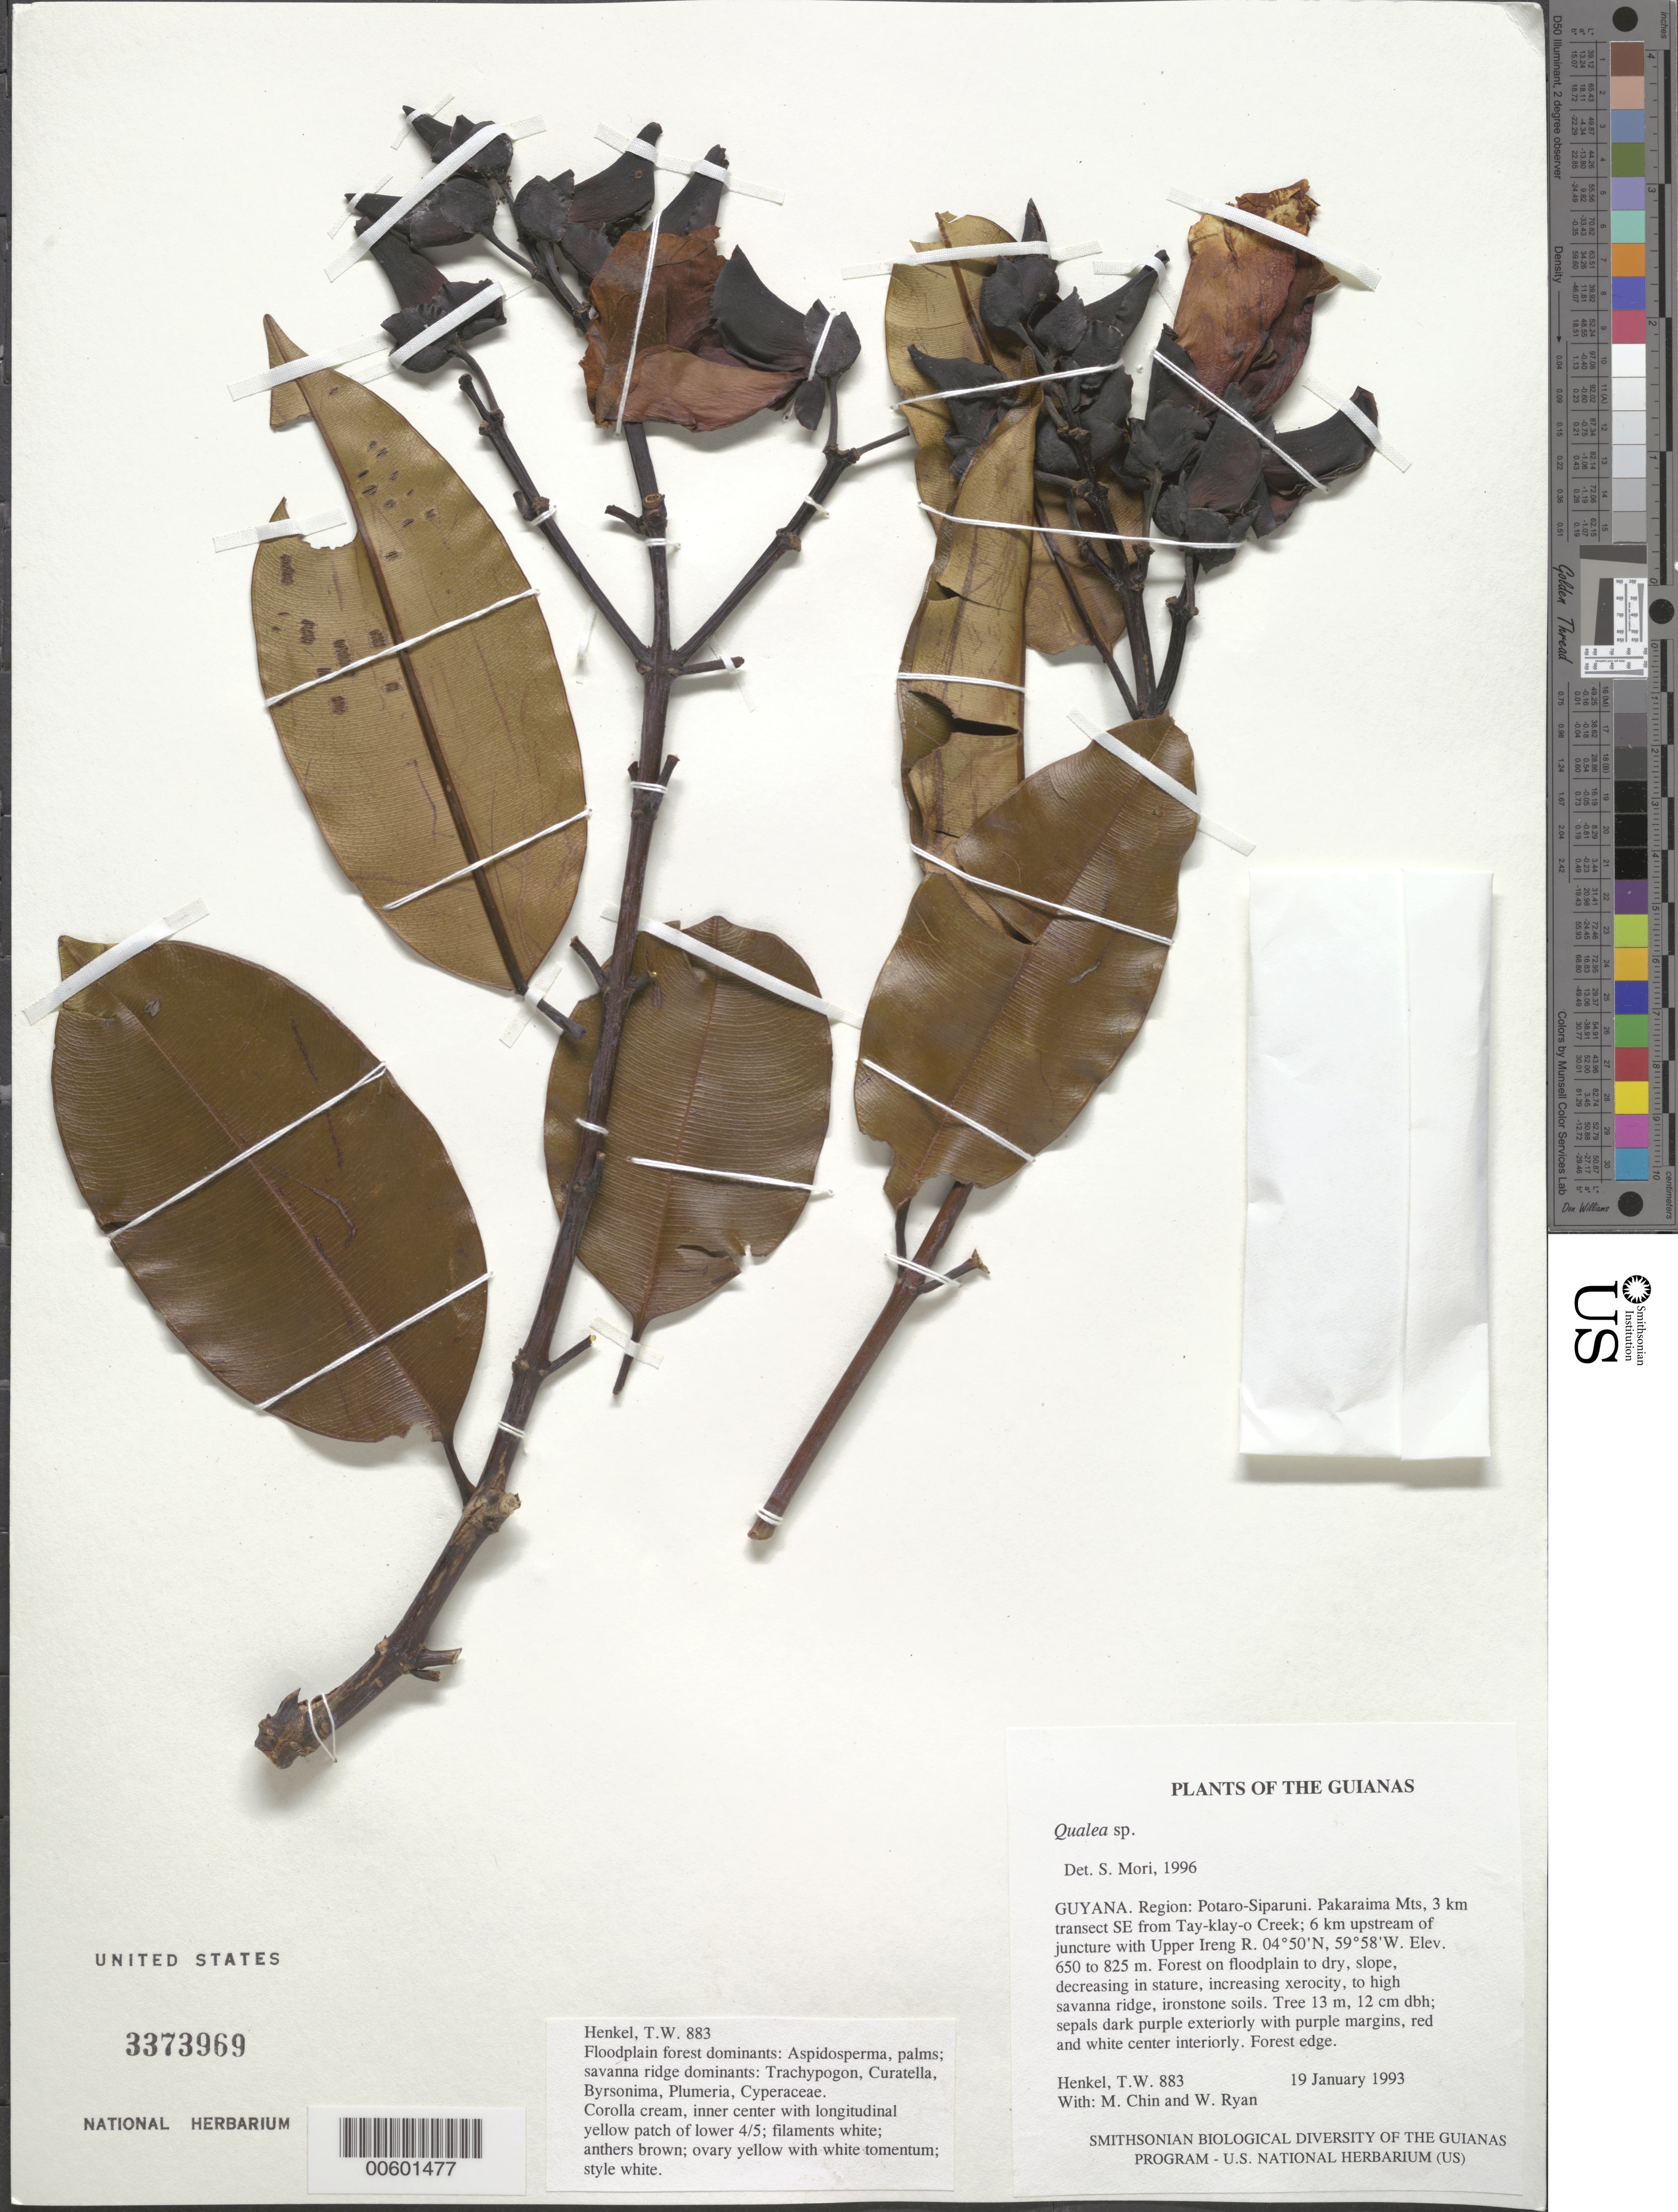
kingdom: Plantae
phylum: Tracheophyta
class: Magnoliopsida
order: Myrtales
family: Vochysiaceae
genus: Qualea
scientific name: Qualea sp.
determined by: Mori, Scott A.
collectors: T. Henkel, M. Chin & W. Ryan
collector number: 883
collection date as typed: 19 January 1993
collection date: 1993-01-19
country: Guyana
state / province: Potaro-Siparuni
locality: Pakaraima Mts, 3 km transect SE from Tay-klay-o Creek; 6 km upstream of juncture with Upper Ireng R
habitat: Forest on floodplain to dry, slope, decreasing in stature, increasing xerocity, to high savanna ridge, ironstone soils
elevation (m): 650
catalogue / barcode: US 3373969